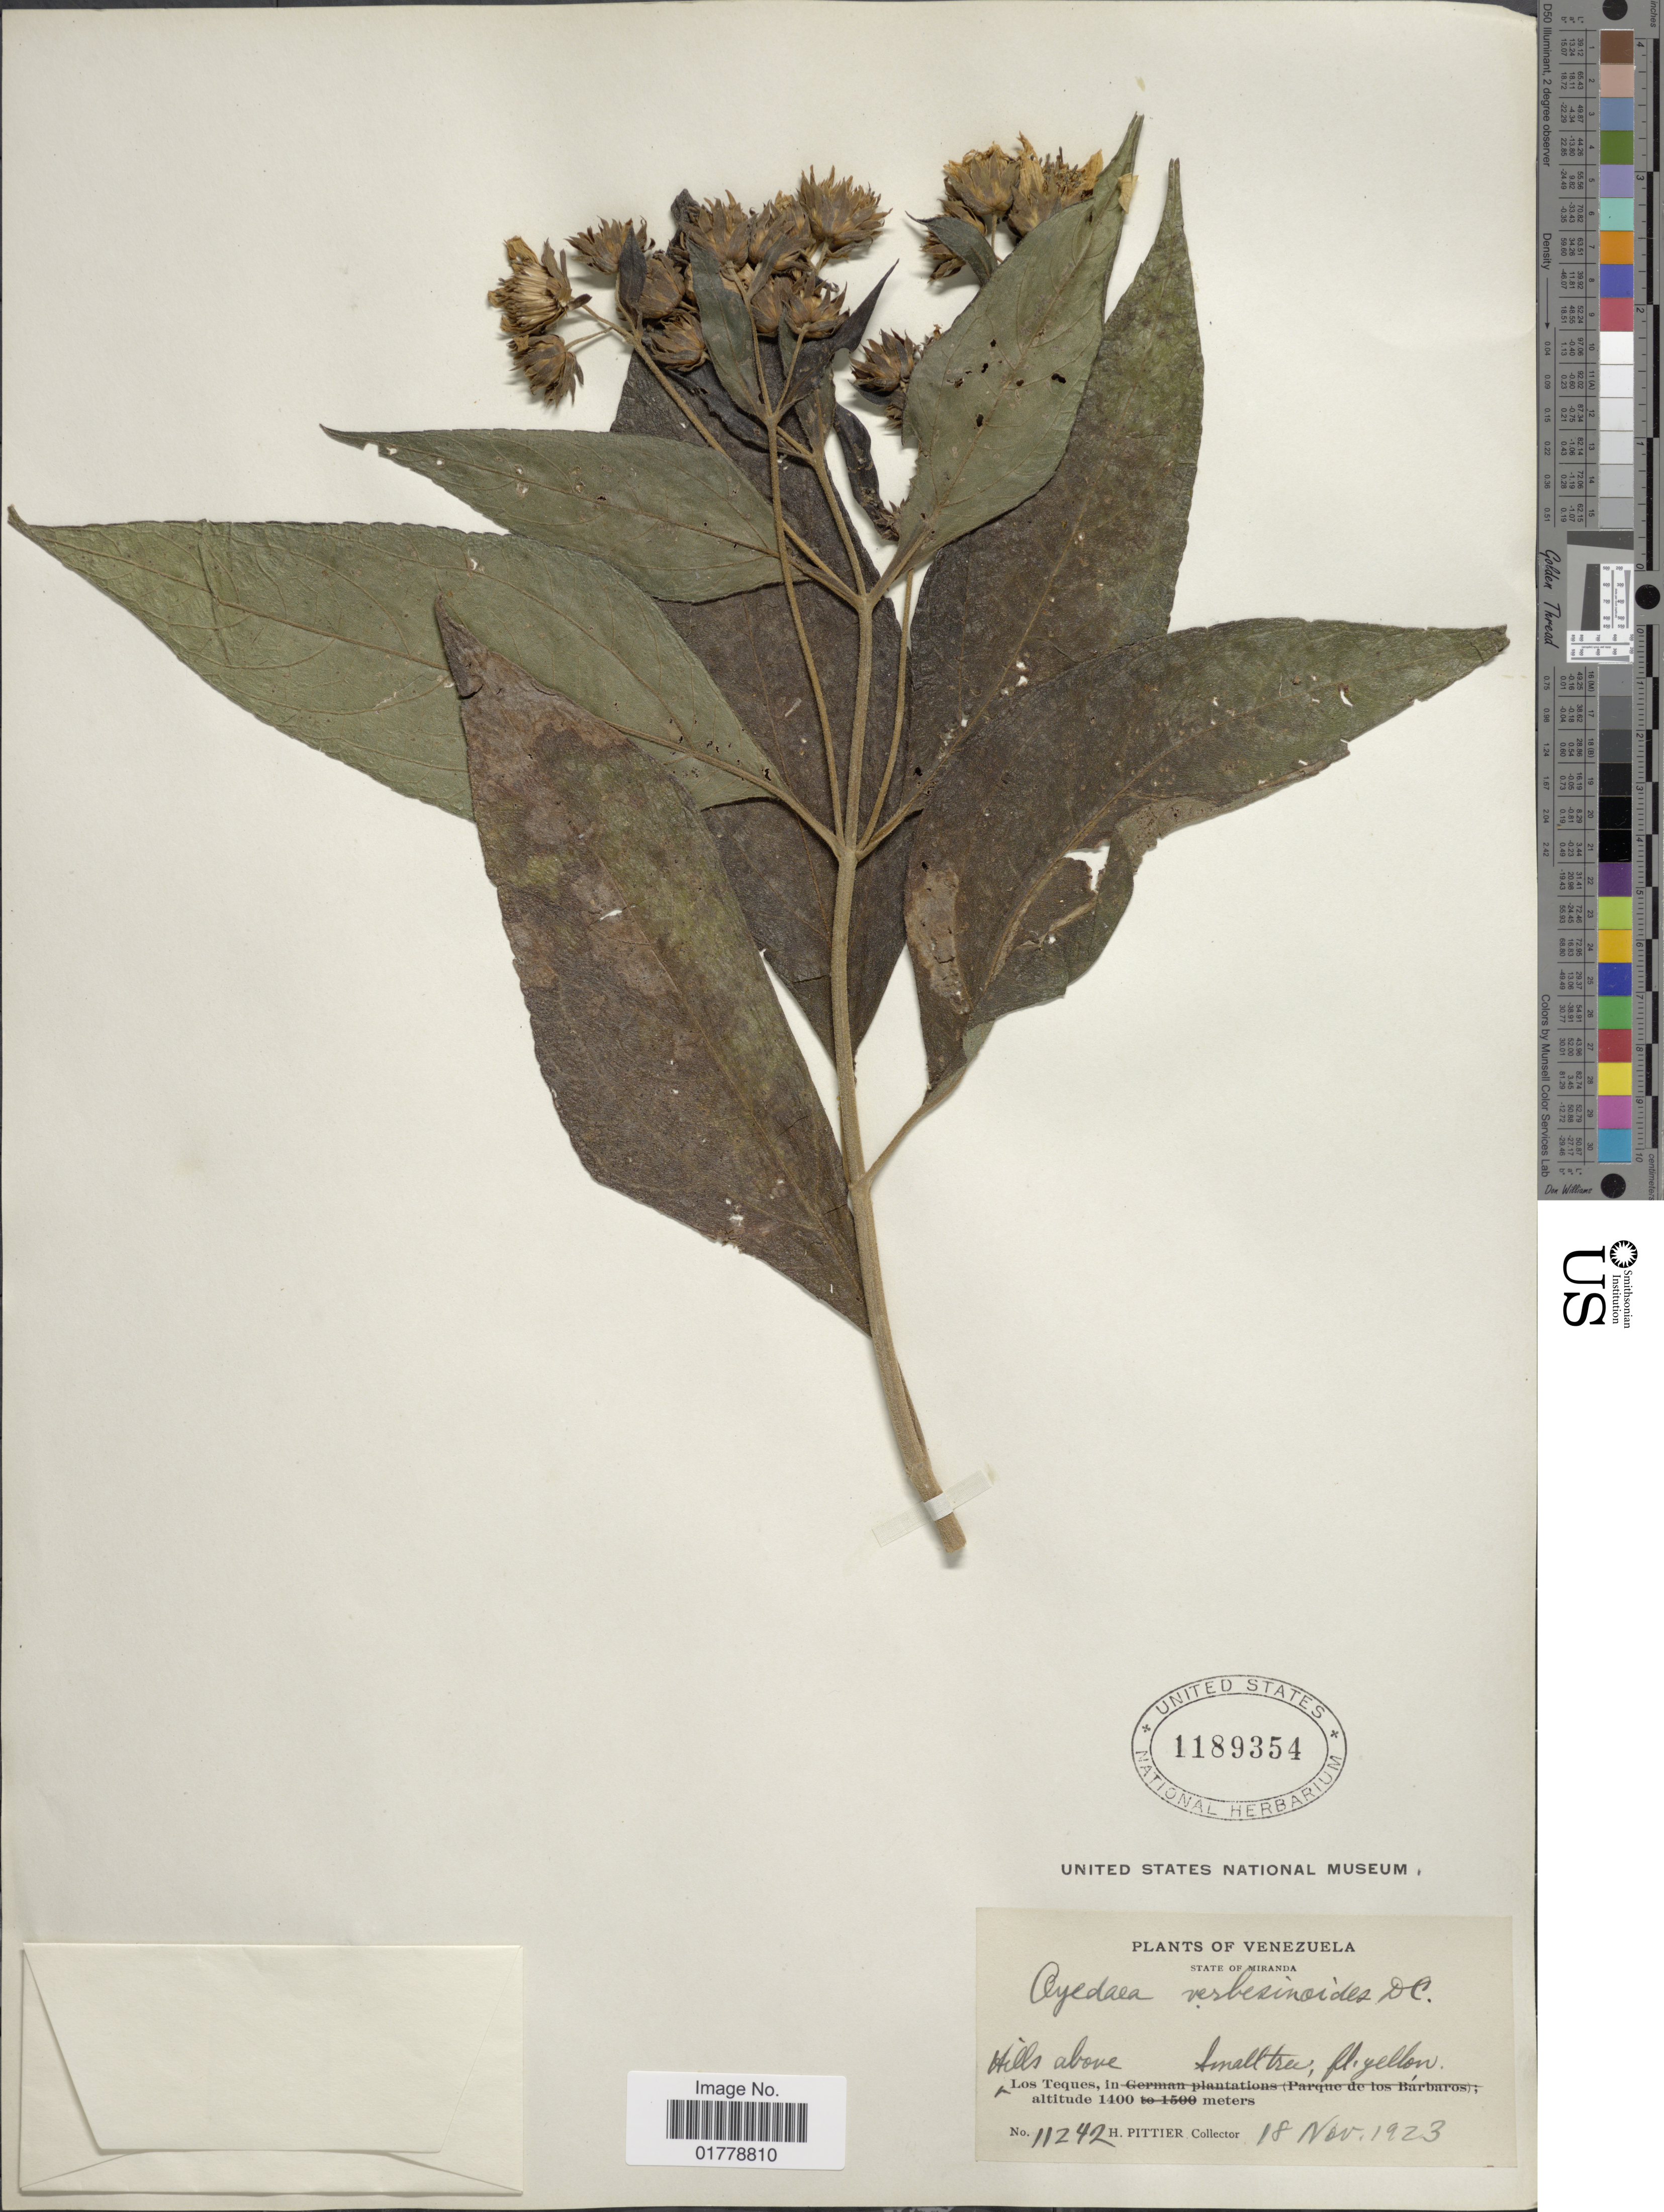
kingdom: Plantae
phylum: Tracheophyta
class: Magnoliopsida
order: Asterales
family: Asteraceae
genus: Oyedaea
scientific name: Oyedaea verbesinoides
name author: DC.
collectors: H. F. Pittier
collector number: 11242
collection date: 1923-11-18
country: Venezuela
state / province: Miranda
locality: Hills above Los Teques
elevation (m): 1400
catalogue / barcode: US 1189354